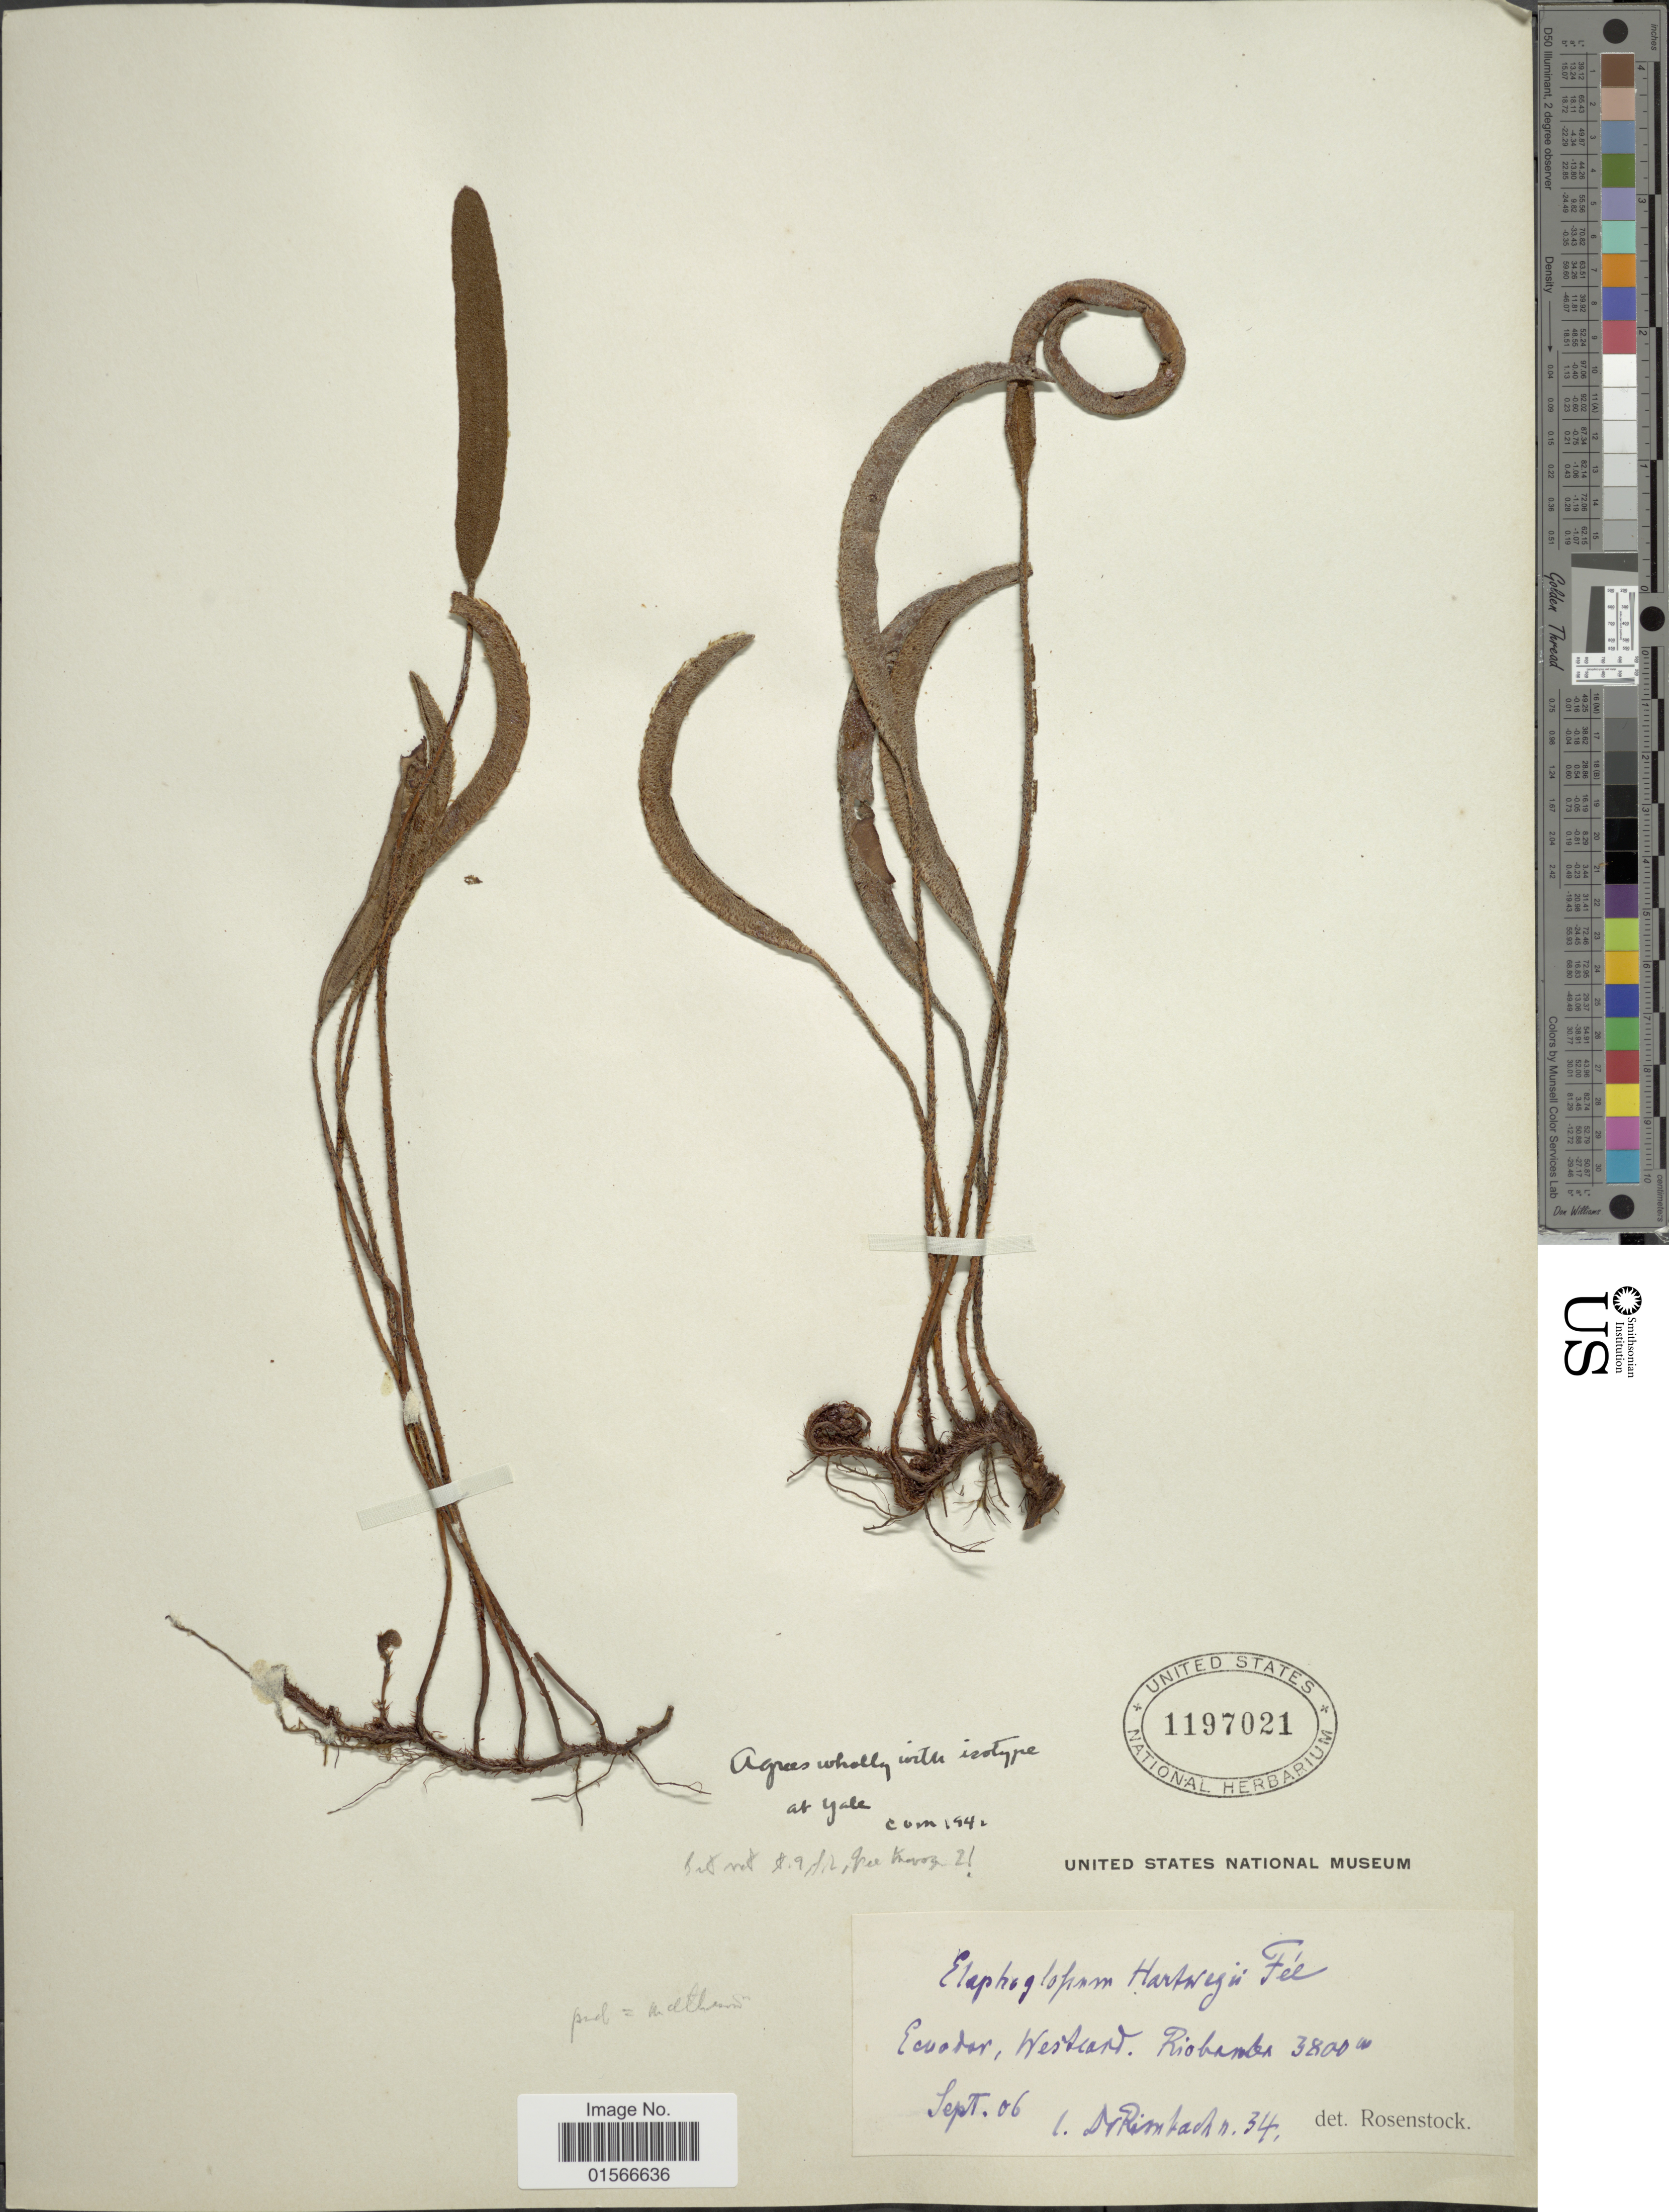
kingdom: Plantae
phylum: Tracheophyta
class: Polypodiopsida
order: Polypodiales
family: Dryopteridaceae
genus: Elaphoglossum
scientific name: Elaphoglossum hartwegii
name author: (Fée) T. Moore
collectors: Rimbach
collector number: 34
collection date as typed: Transcribed d/m/y: /9/6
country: Ecuador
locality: Westcord. Riobamba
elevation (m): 3800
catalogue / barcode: US 1197021